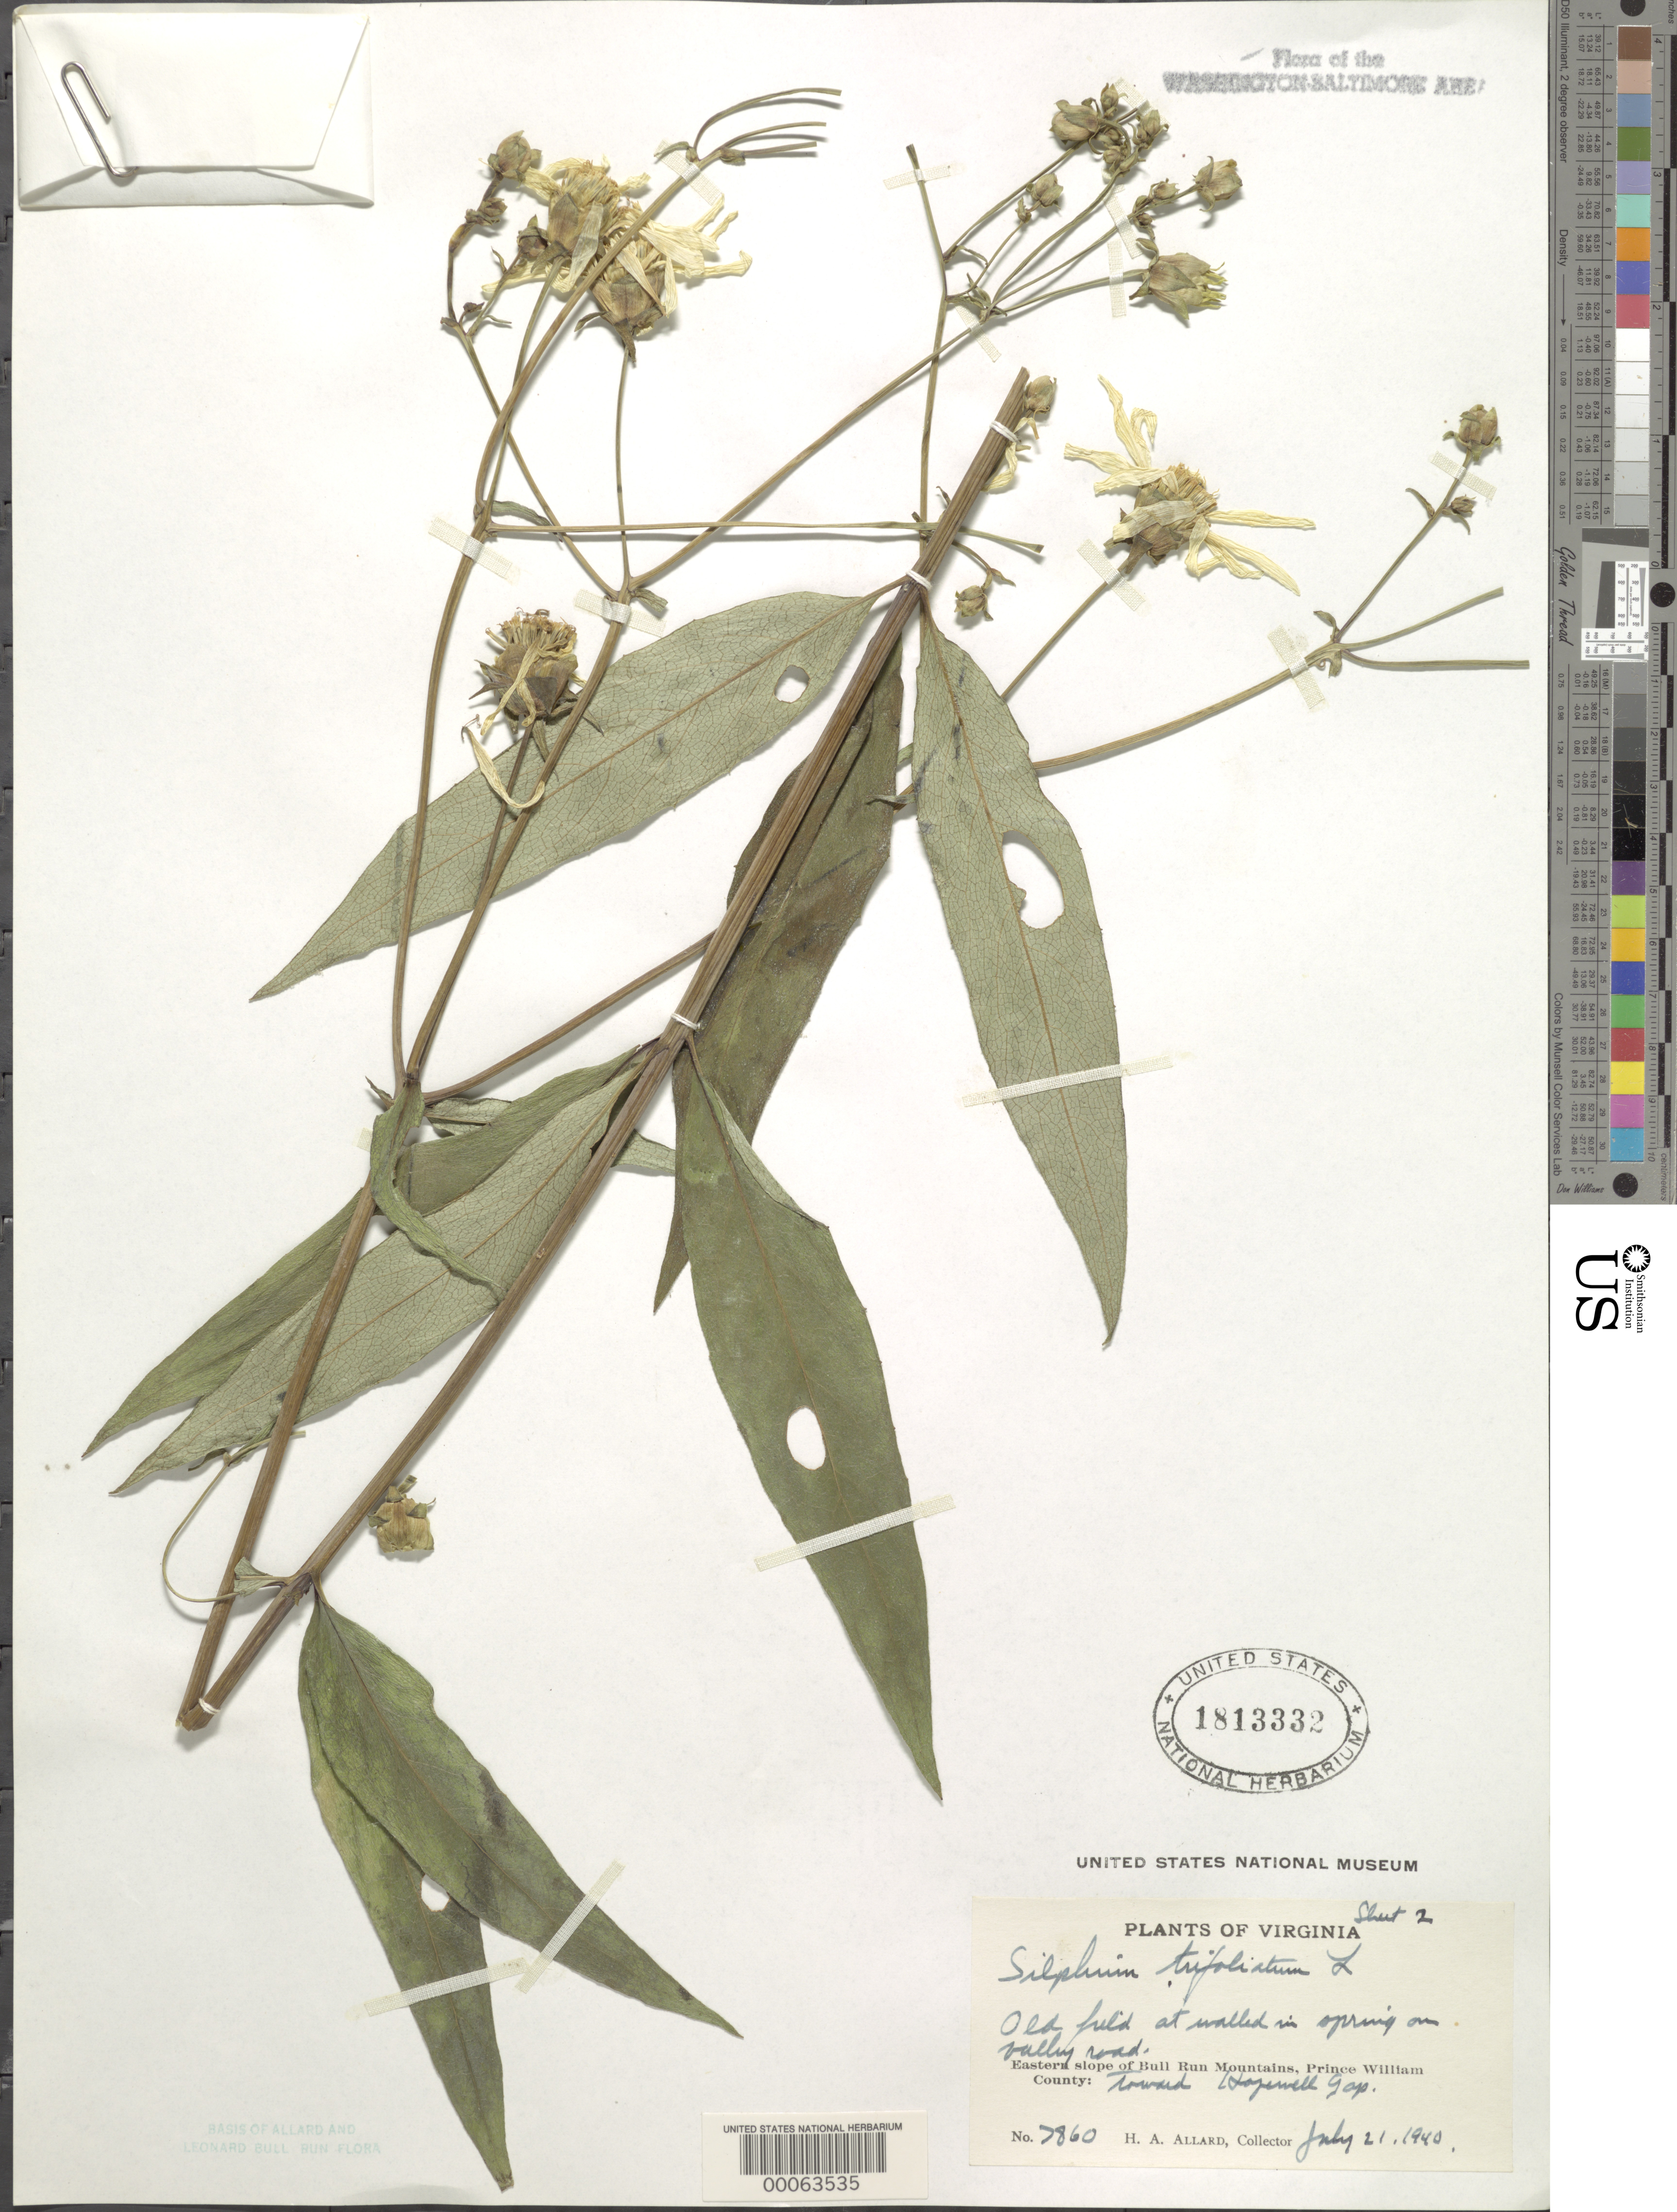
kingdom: Plantae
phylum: Tracheophyta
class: Magnoliopsida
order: Asterales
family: Asteraceae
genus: Silphium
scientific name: Silphium asteriscus var. trifoliatum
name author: (L.) Clevinger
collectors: H. A. Allard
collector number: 7860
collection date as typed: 21 Jul 1940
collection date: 1940-07-21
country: United States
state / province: Virginia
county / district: Prince William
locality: toward Hopewell Gap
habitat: Old field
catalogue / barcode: US 1813332